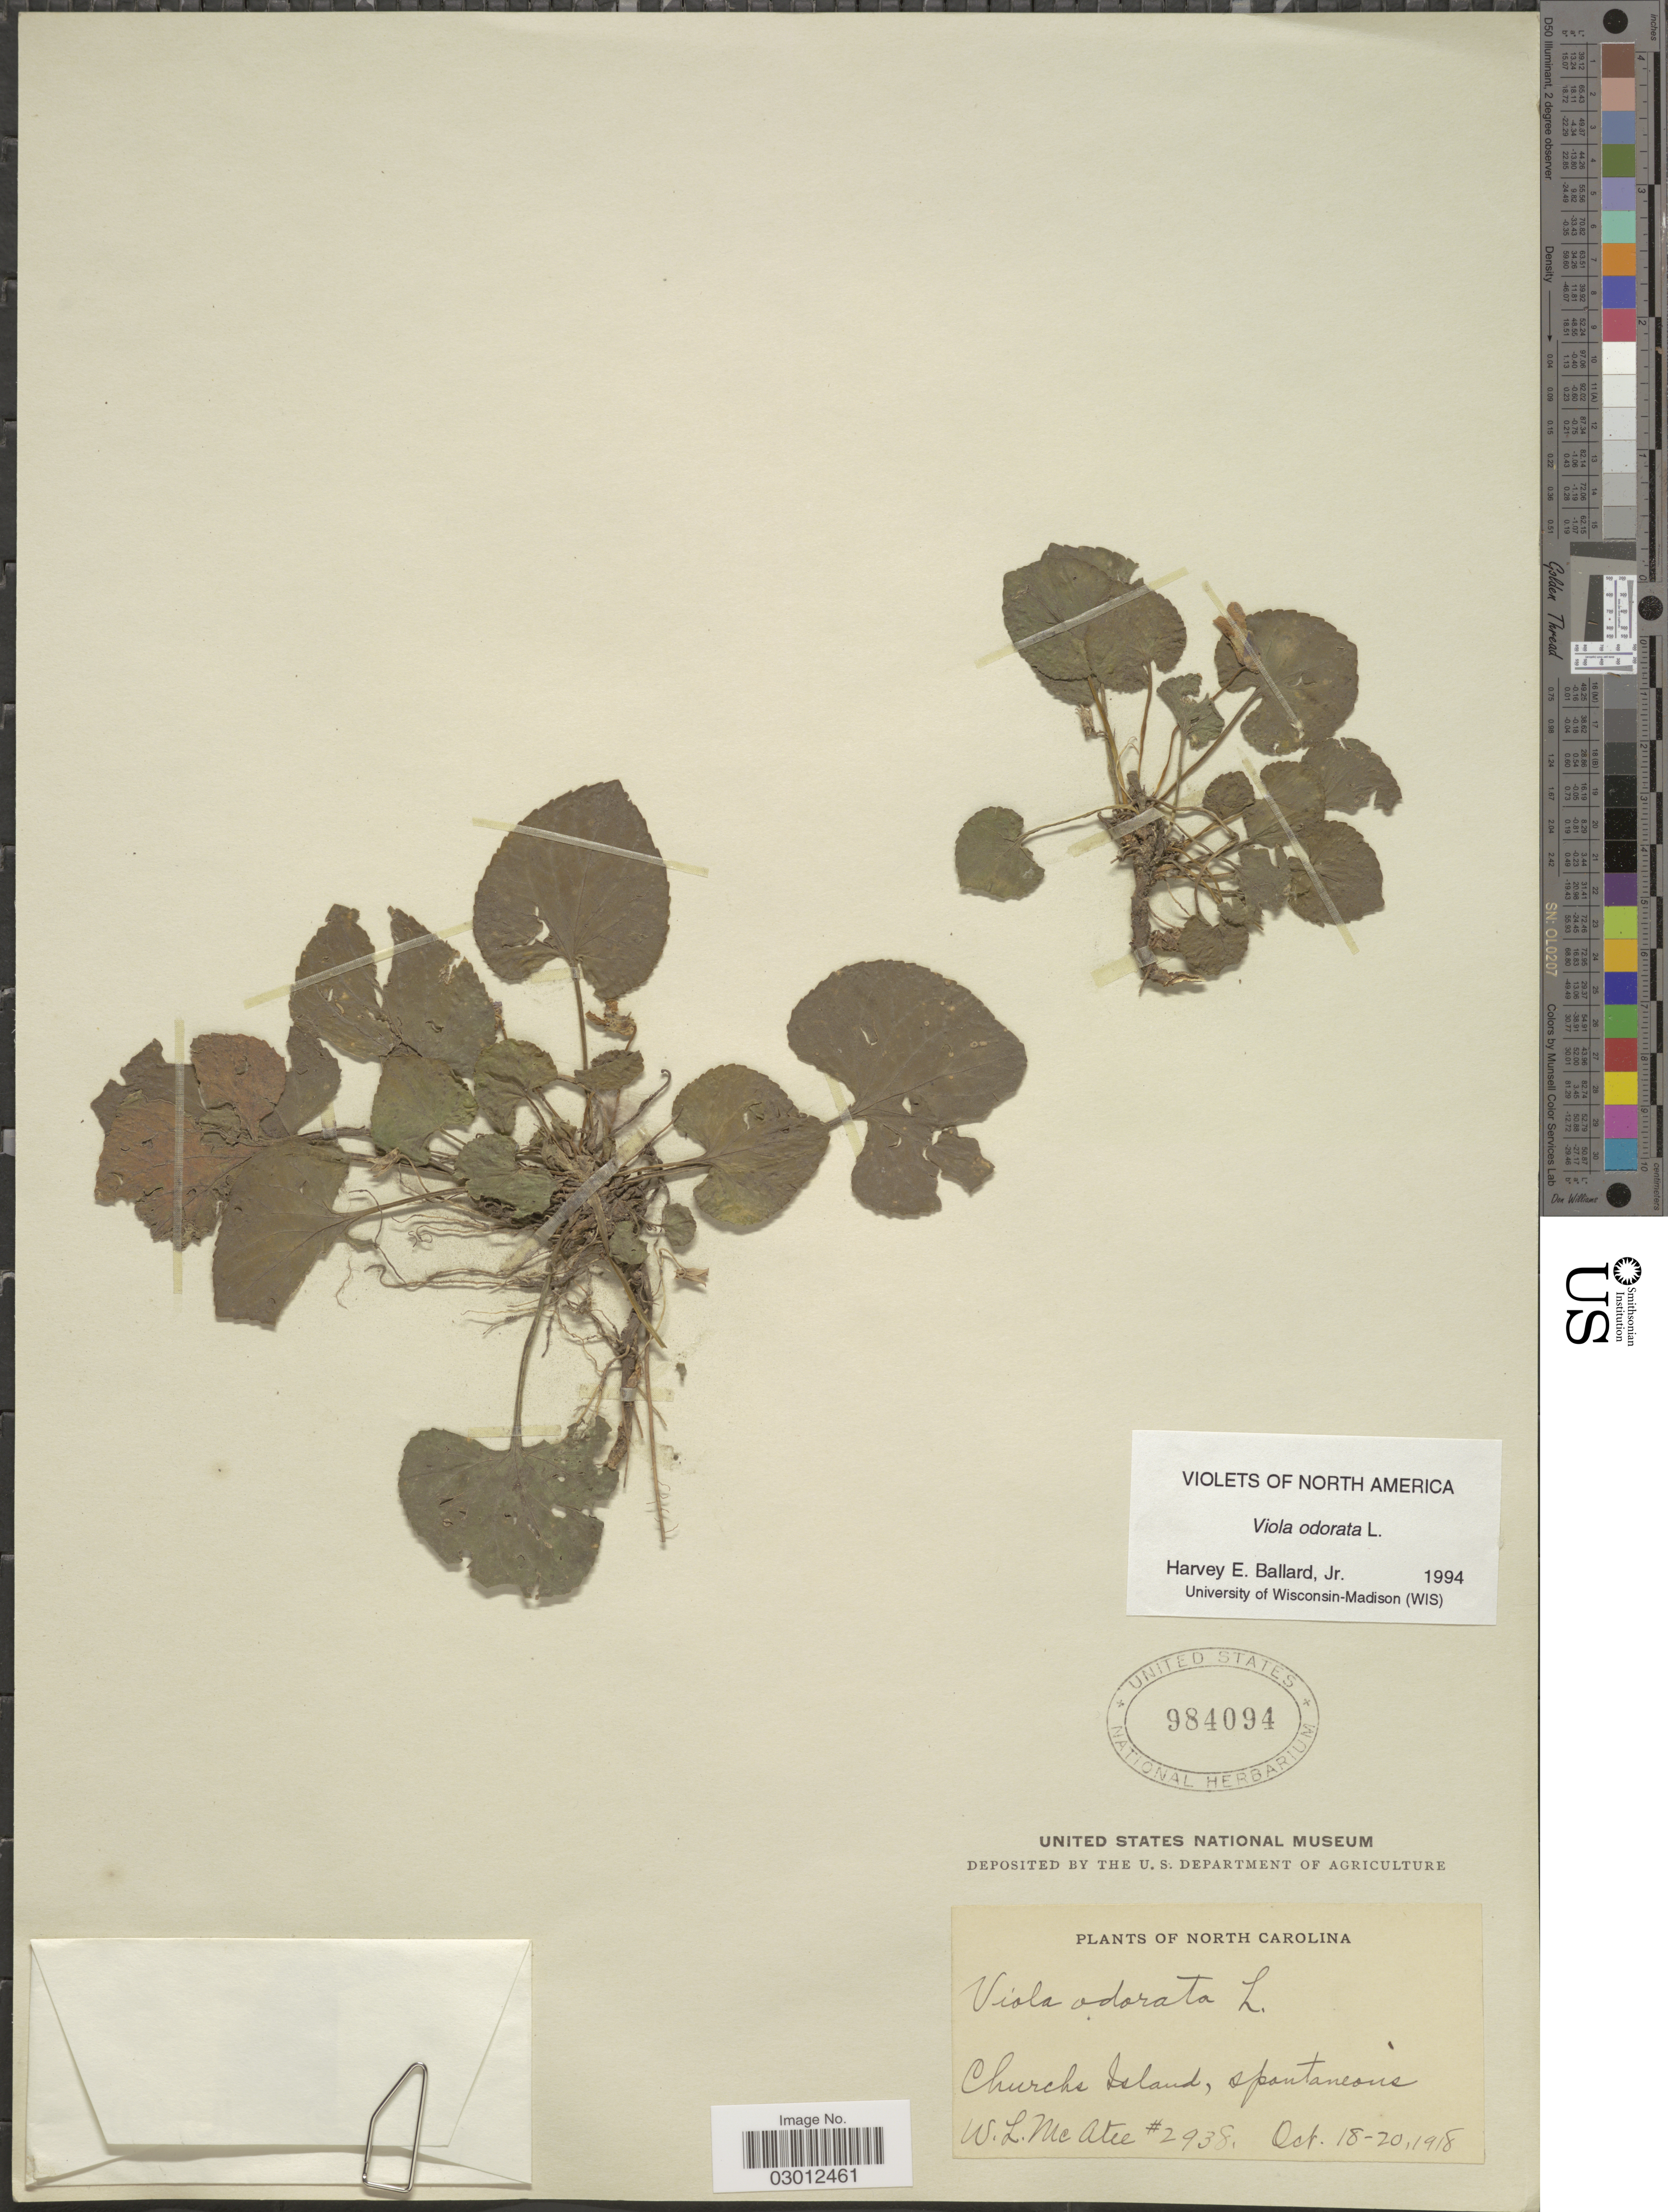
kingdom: Plantae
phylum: Tracheophyta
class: Magnoliopsida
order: Malpighiales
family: Violaceae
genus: Viola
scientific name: Viola odorata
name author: L.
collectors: W. McAtee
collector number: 2938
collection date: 1918-10-18/1918-10-20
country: United States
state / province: North Carolina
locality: Churchs Island, spontaneous.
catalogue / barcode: US 984094